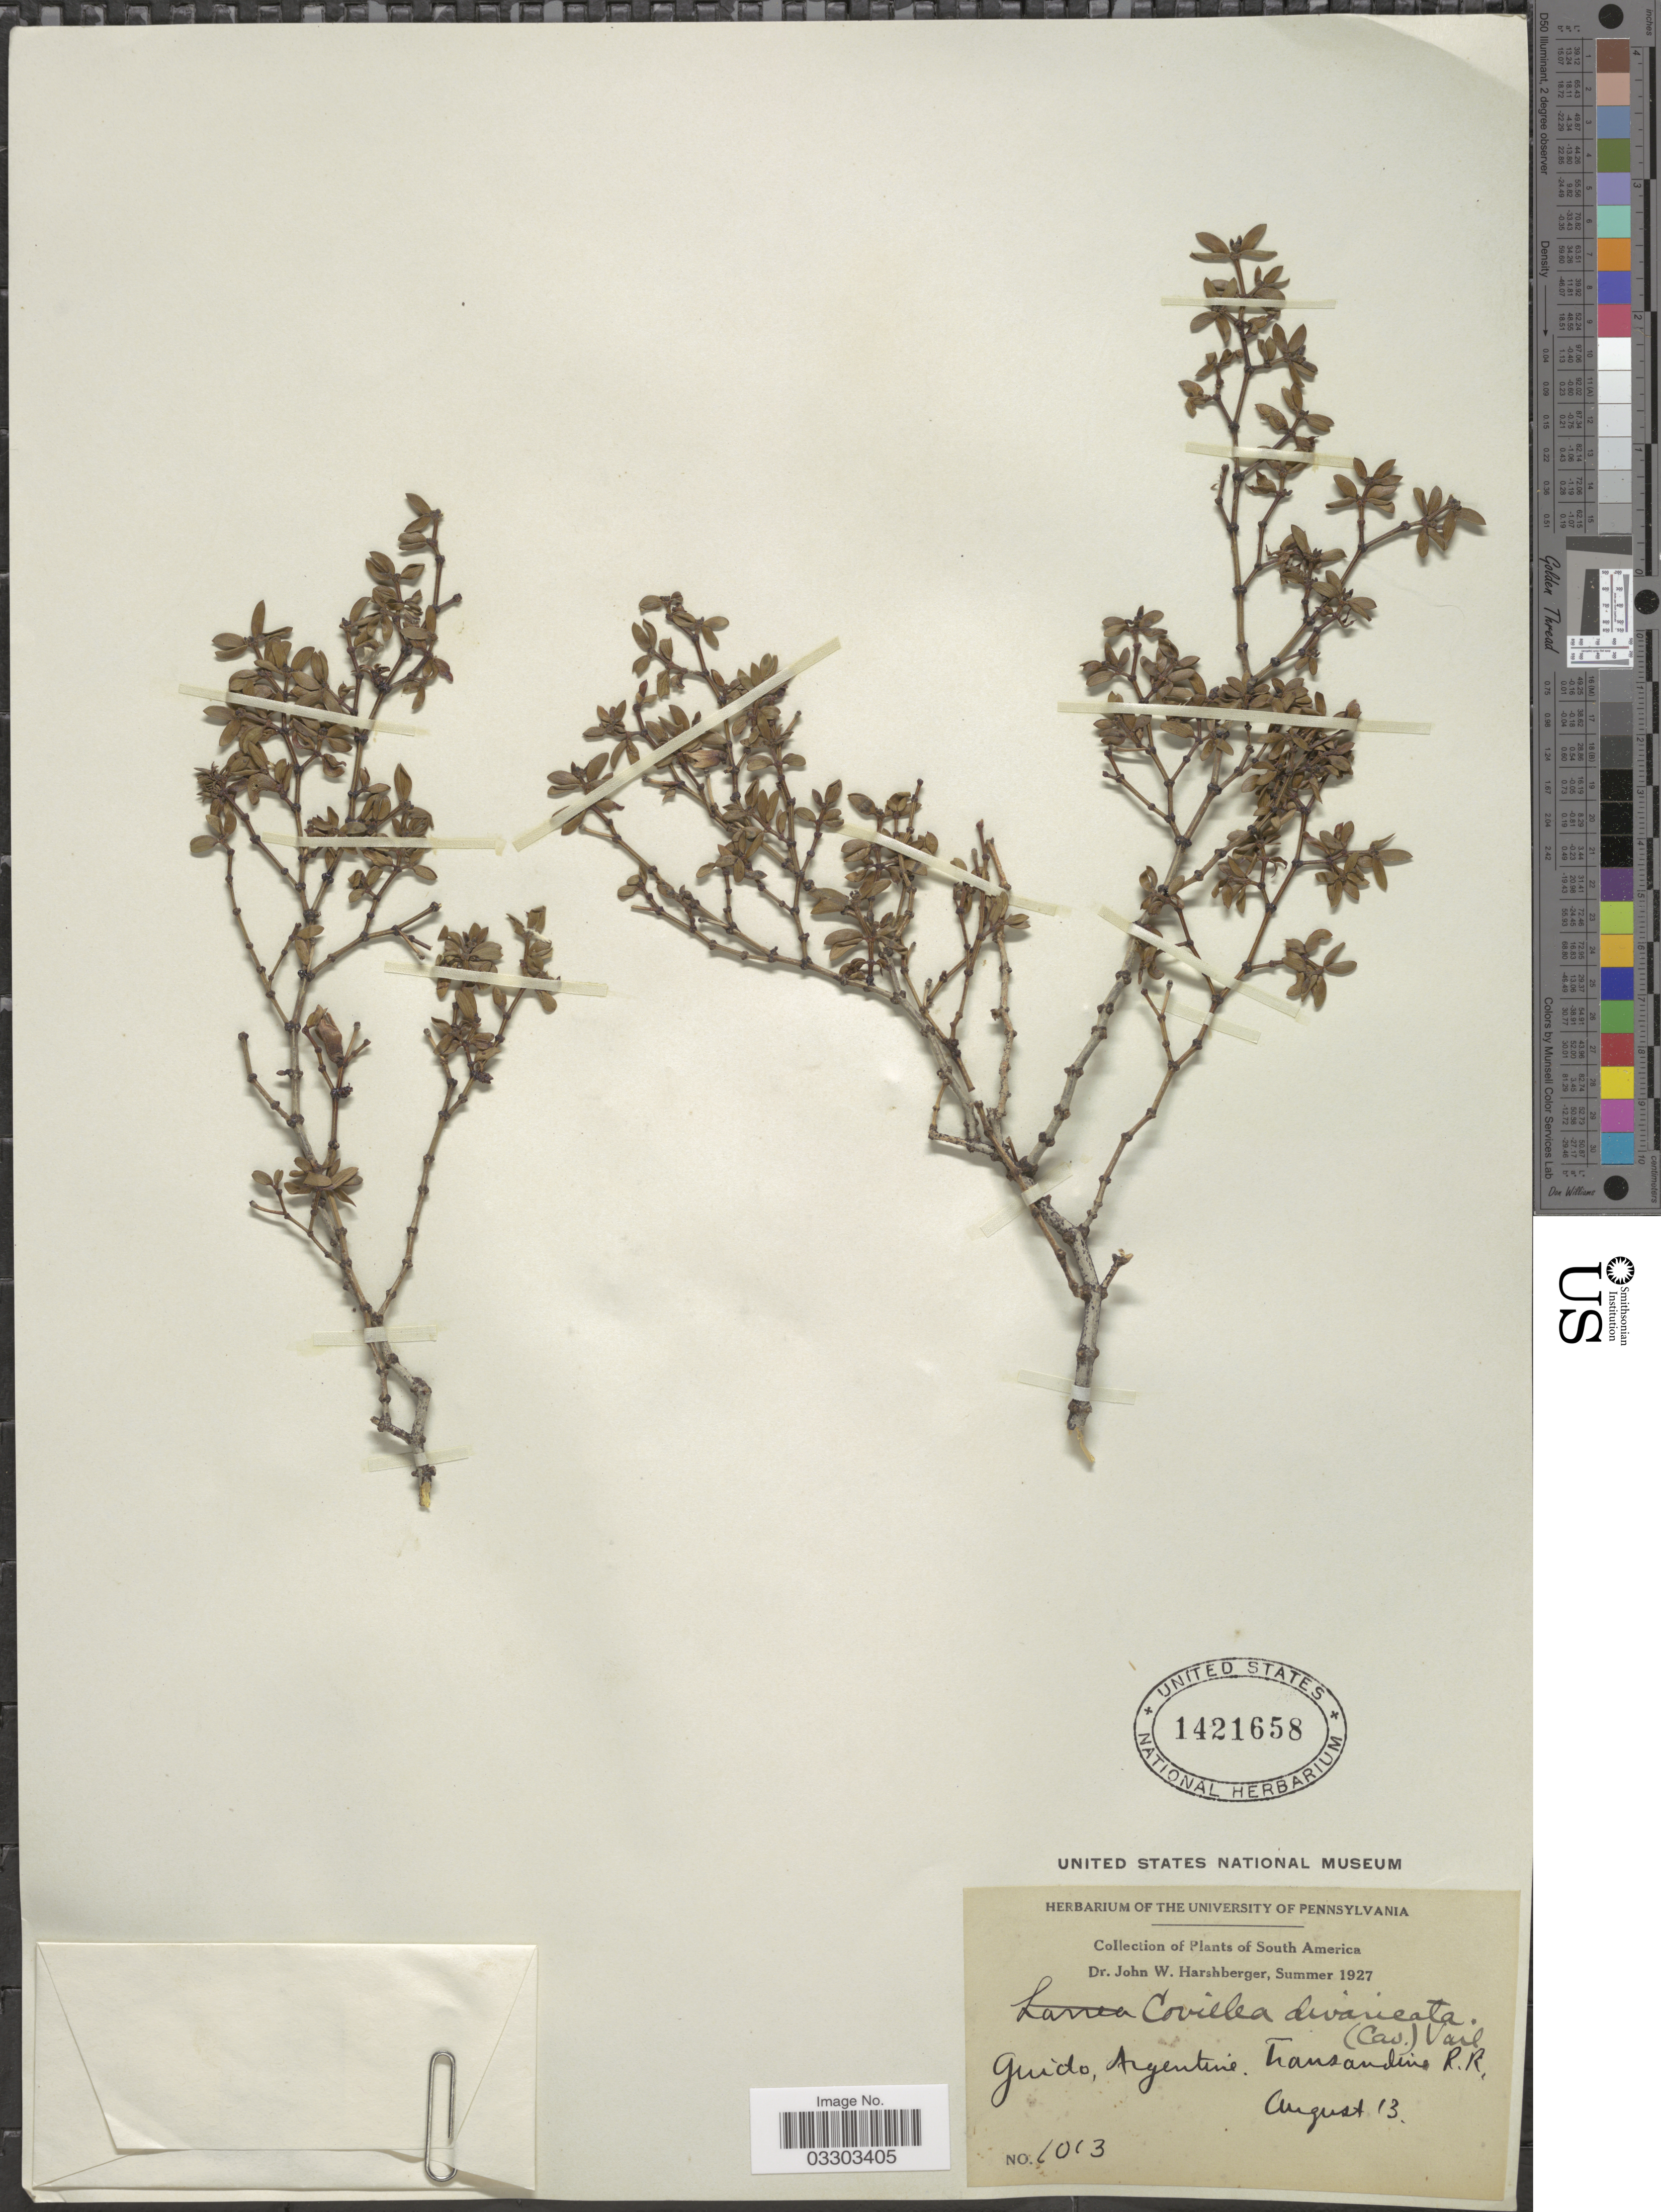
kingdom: Plantae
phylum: Tracheophyta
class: Magnoliopsida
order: Zygophyllales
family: Zygophyllaceae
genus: Larrea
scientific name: Larrea divaricata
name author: Cav.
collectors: J. W. Harshberger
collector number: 1013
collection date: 1927-08-13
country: Argentina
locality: Guido. Transandine R.R.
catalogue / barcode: US 1421658